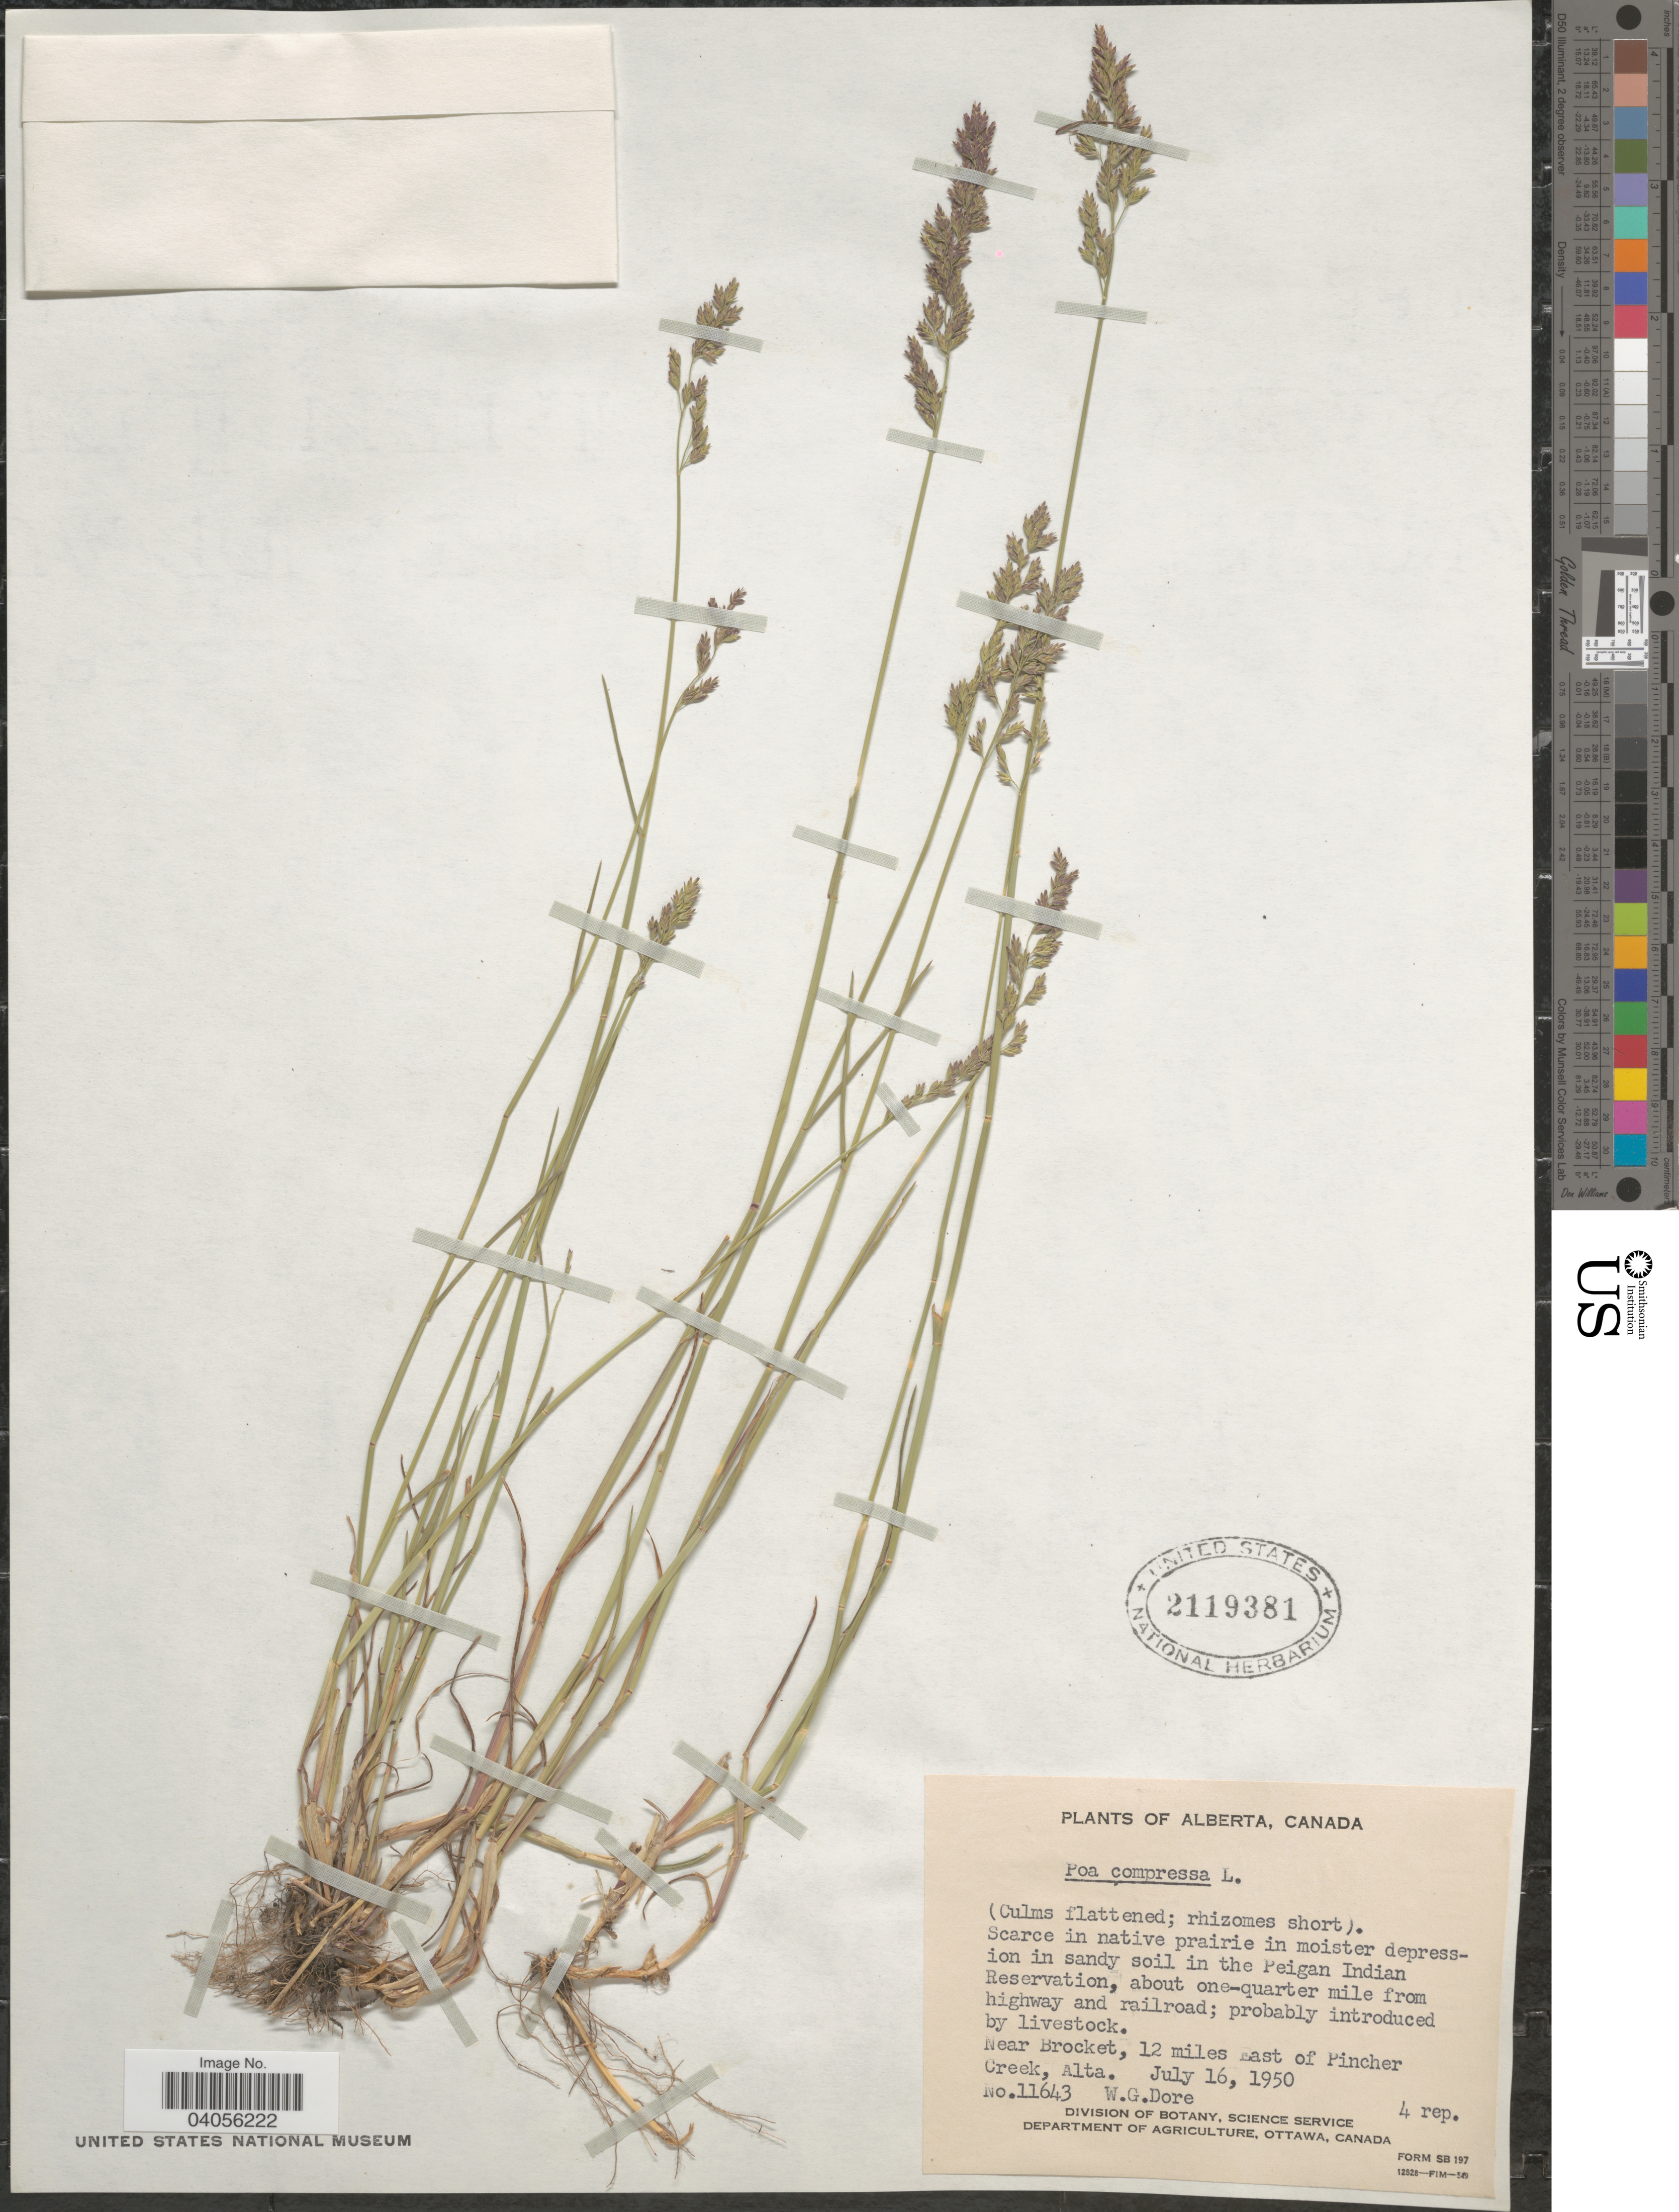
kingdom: Plantae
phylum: Tracheophyta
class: Liliopsida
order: Poales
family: Poaceae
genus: Poa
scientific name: Poa compressa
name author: L.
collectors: W. Dore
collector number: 11643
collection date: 1950-07-16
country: Canada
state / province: Alberta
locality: In sandy soil in the Peigan Indian Reservation, about one-quarter mile from highway and railroad. Near Brocket, 12 miles East of Pincher Creek, Alta.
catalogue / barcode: US 2119381